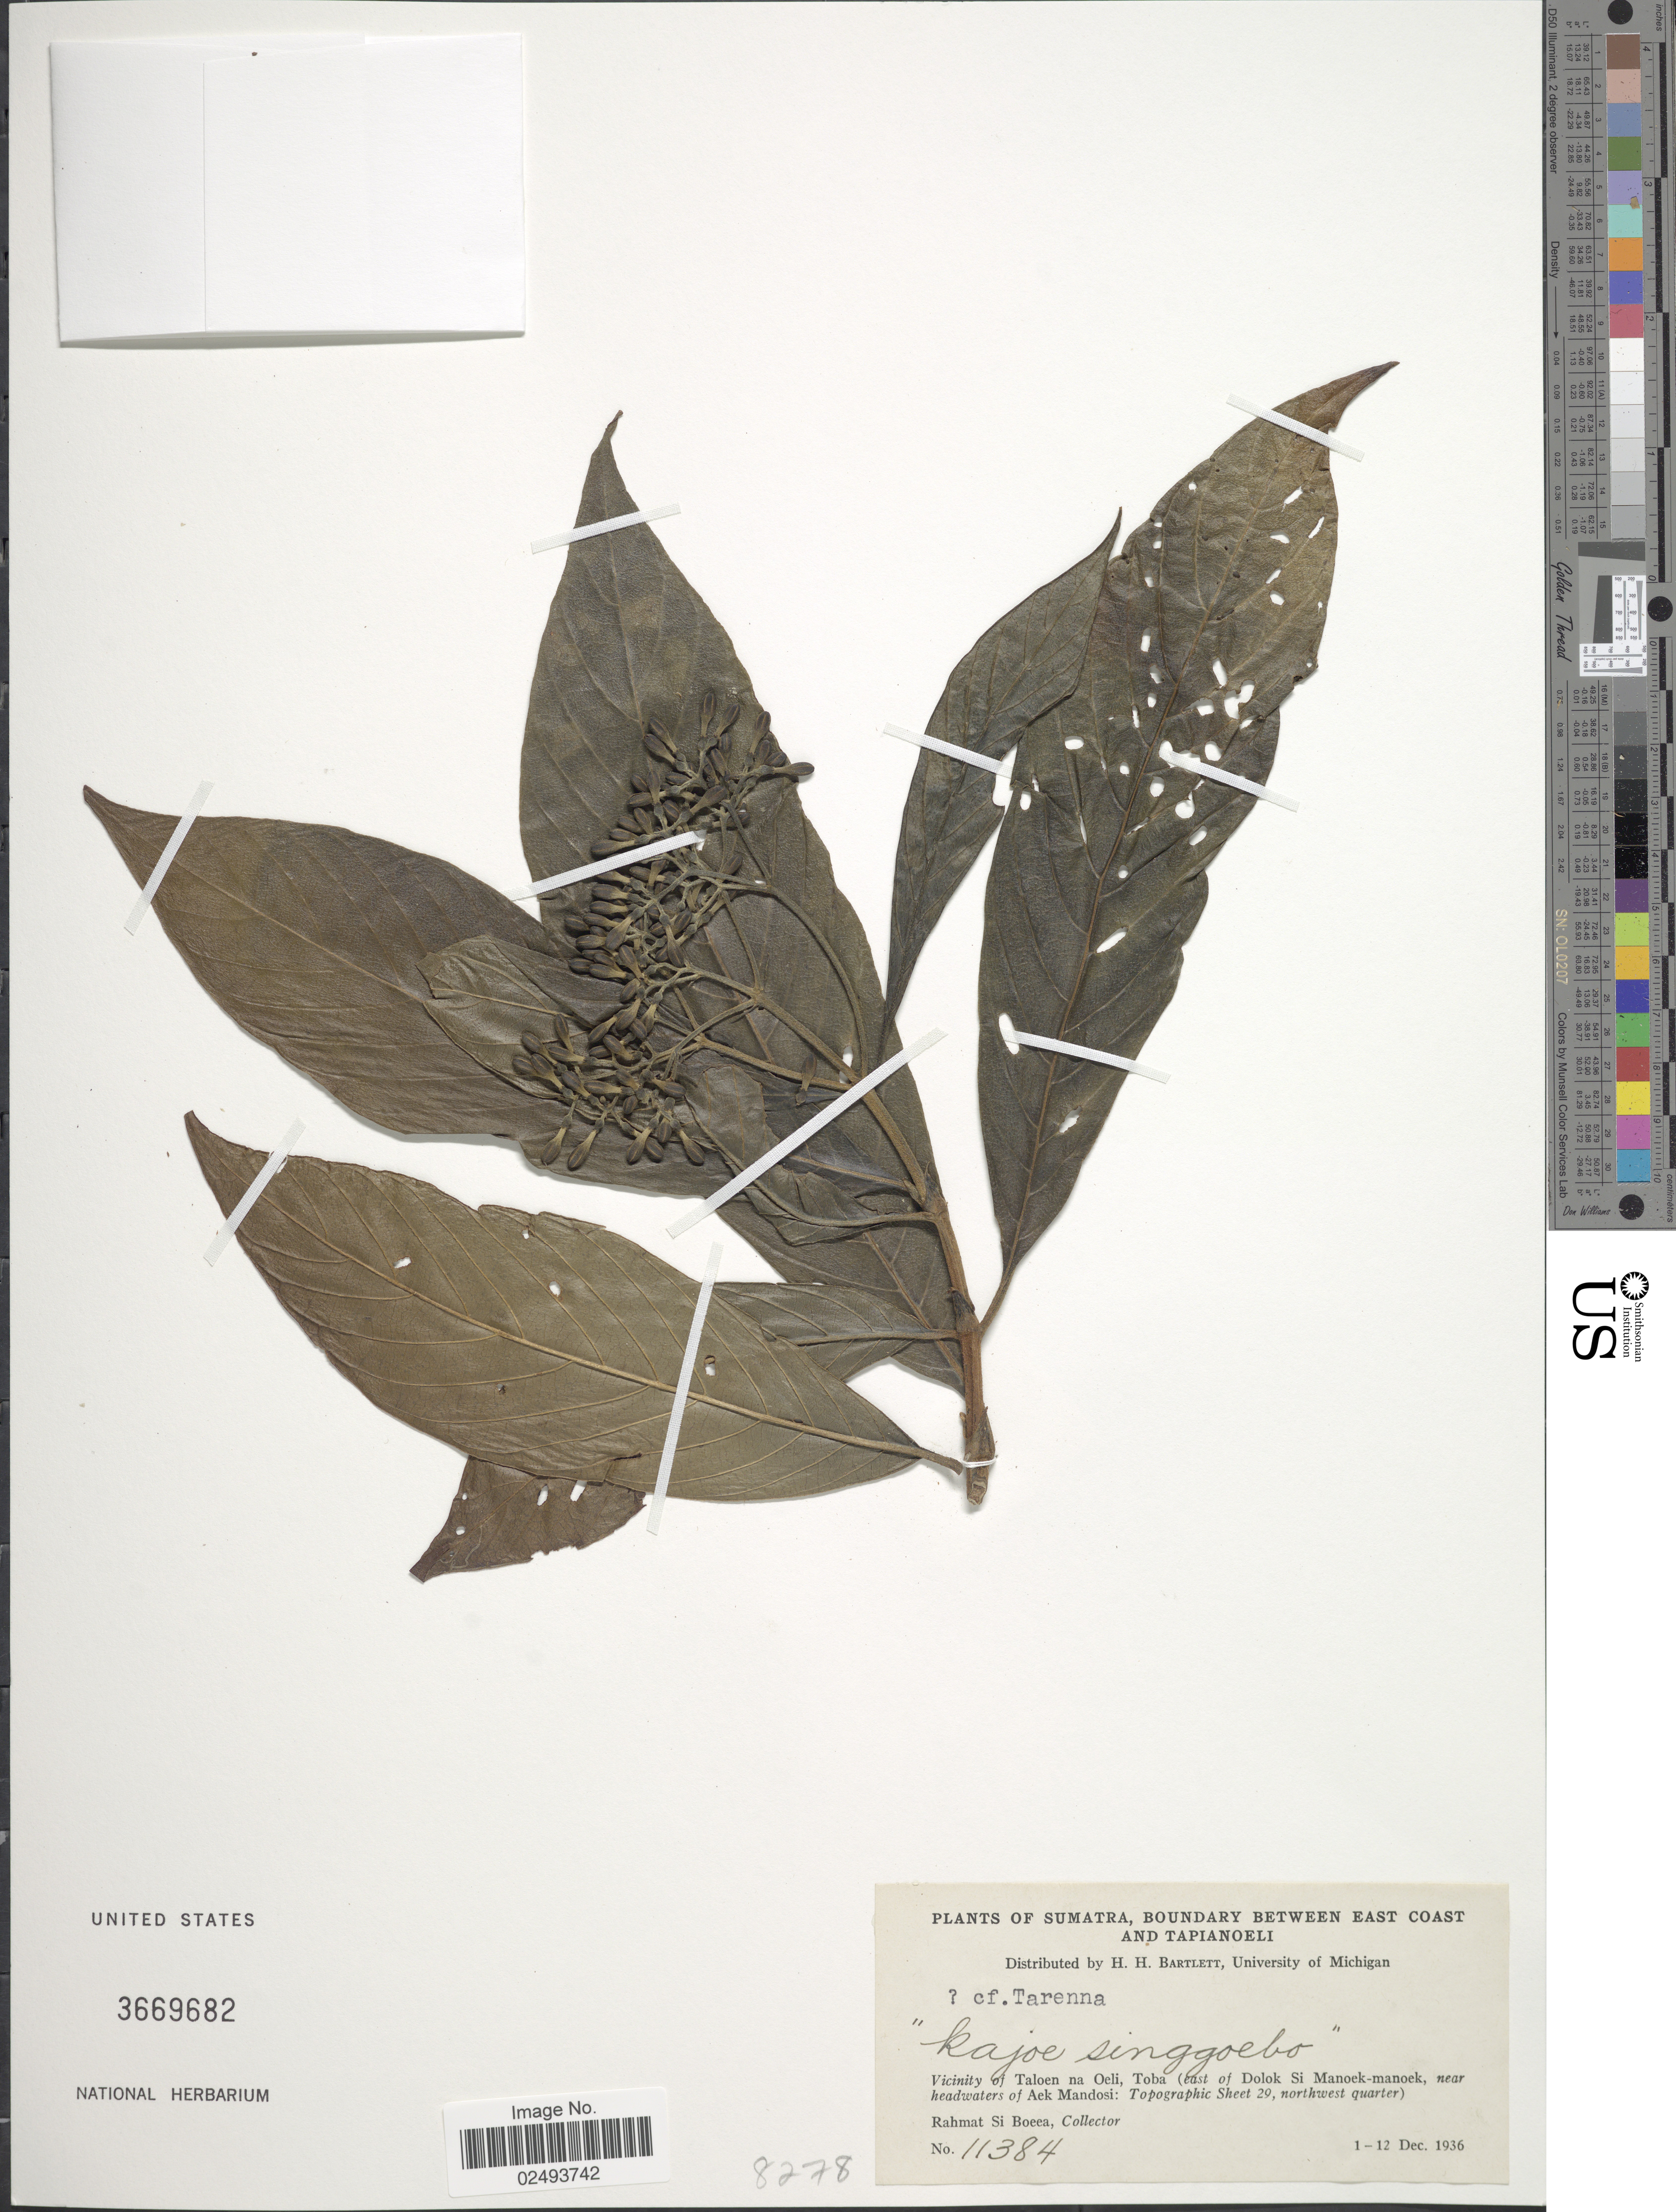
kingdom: Plantae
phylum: Tracheophyta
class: Magnoliopsida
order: Gentianales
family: Rubiaceae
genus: Tarenna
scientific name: Tarenna sp.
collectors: Rahmat Si Boeea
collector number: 11384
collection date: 1936-12-01/1936-12-12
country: Indonesia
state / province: Sumatra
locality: Sumatra, Boundary between East Coast and Tapianoeli, Vicinity of Taloen na Oeli, Toba (east of Dolok Si Manoek-manoek, near headwaters of Aek Mandosi: Topographic Sheet 29, northwest quarter)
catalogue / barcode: US 3669682